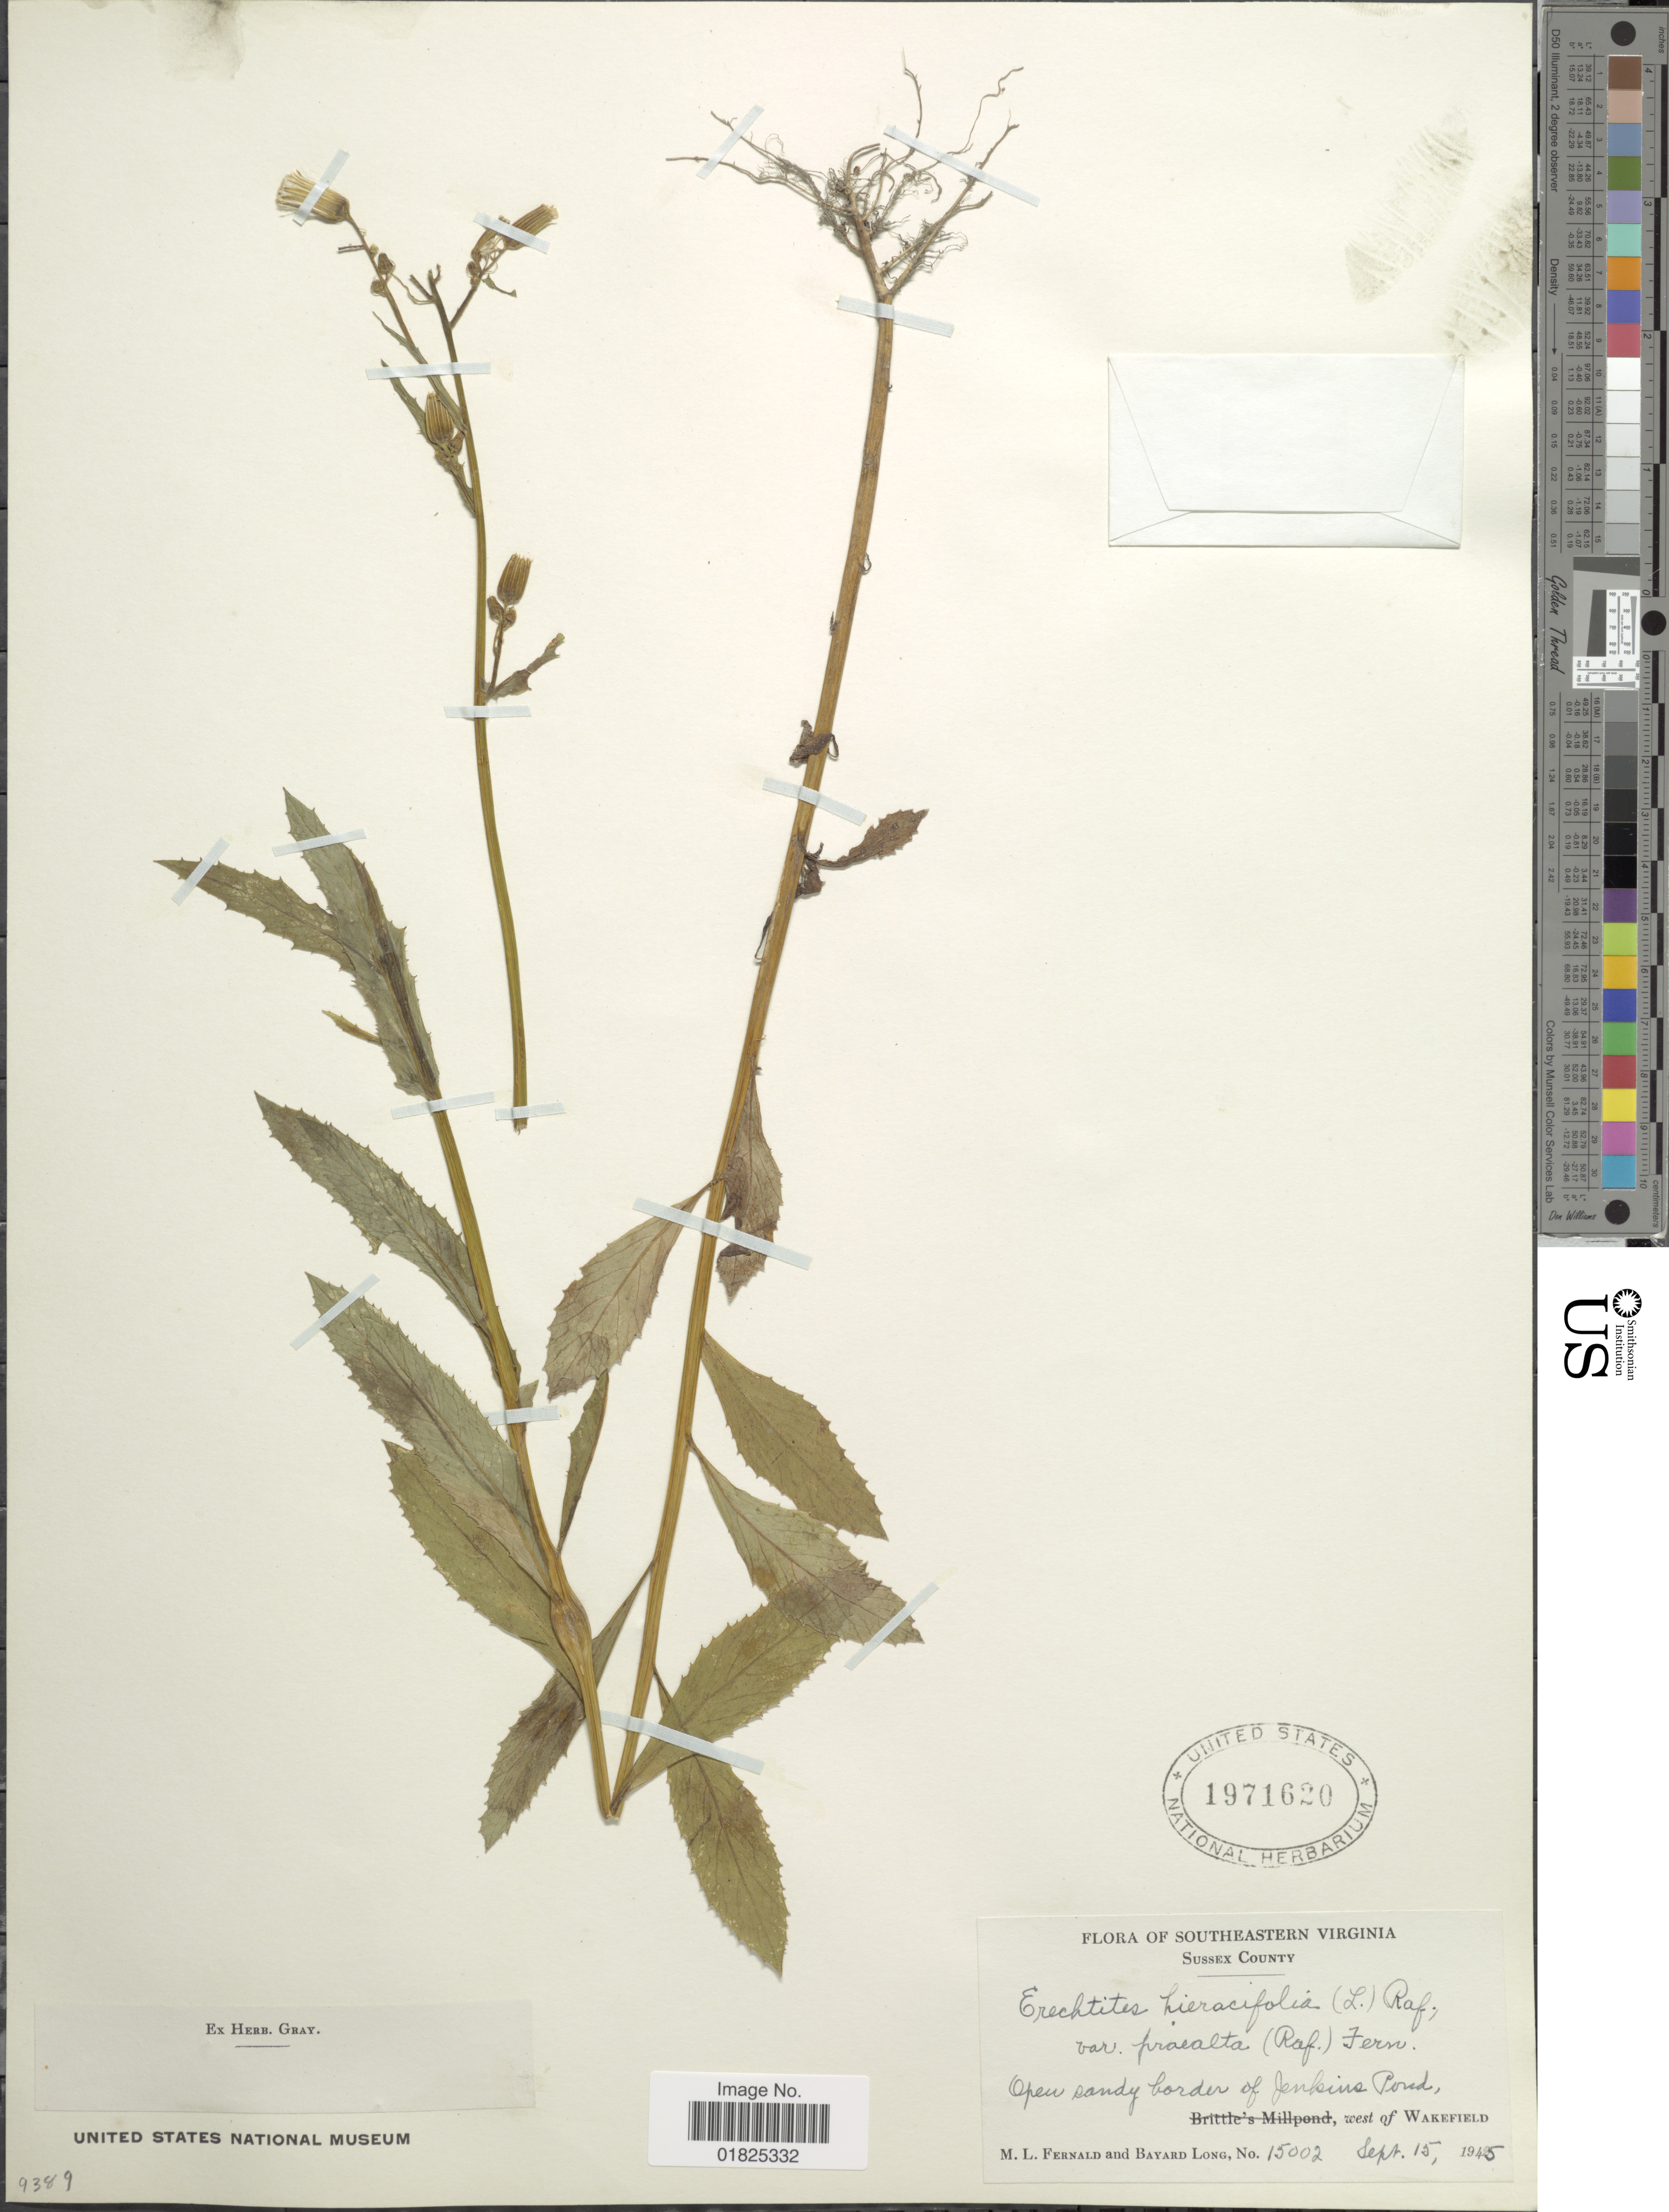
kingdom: Plantae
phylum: Tracheophyta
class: Magnoliopsida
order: Asterales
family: Asteraceae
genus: Erechtites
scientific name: Erechtites hieraciifolius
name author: (L.) Raf. ex DC.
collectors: M. L. Fernald & B. Long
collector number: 15002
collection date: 1945-09-15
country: United States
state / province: Virginia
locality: Southeastern Virginia, Sandy border of Jenkins Pond, west of Wakefield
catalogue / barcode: US 1971620